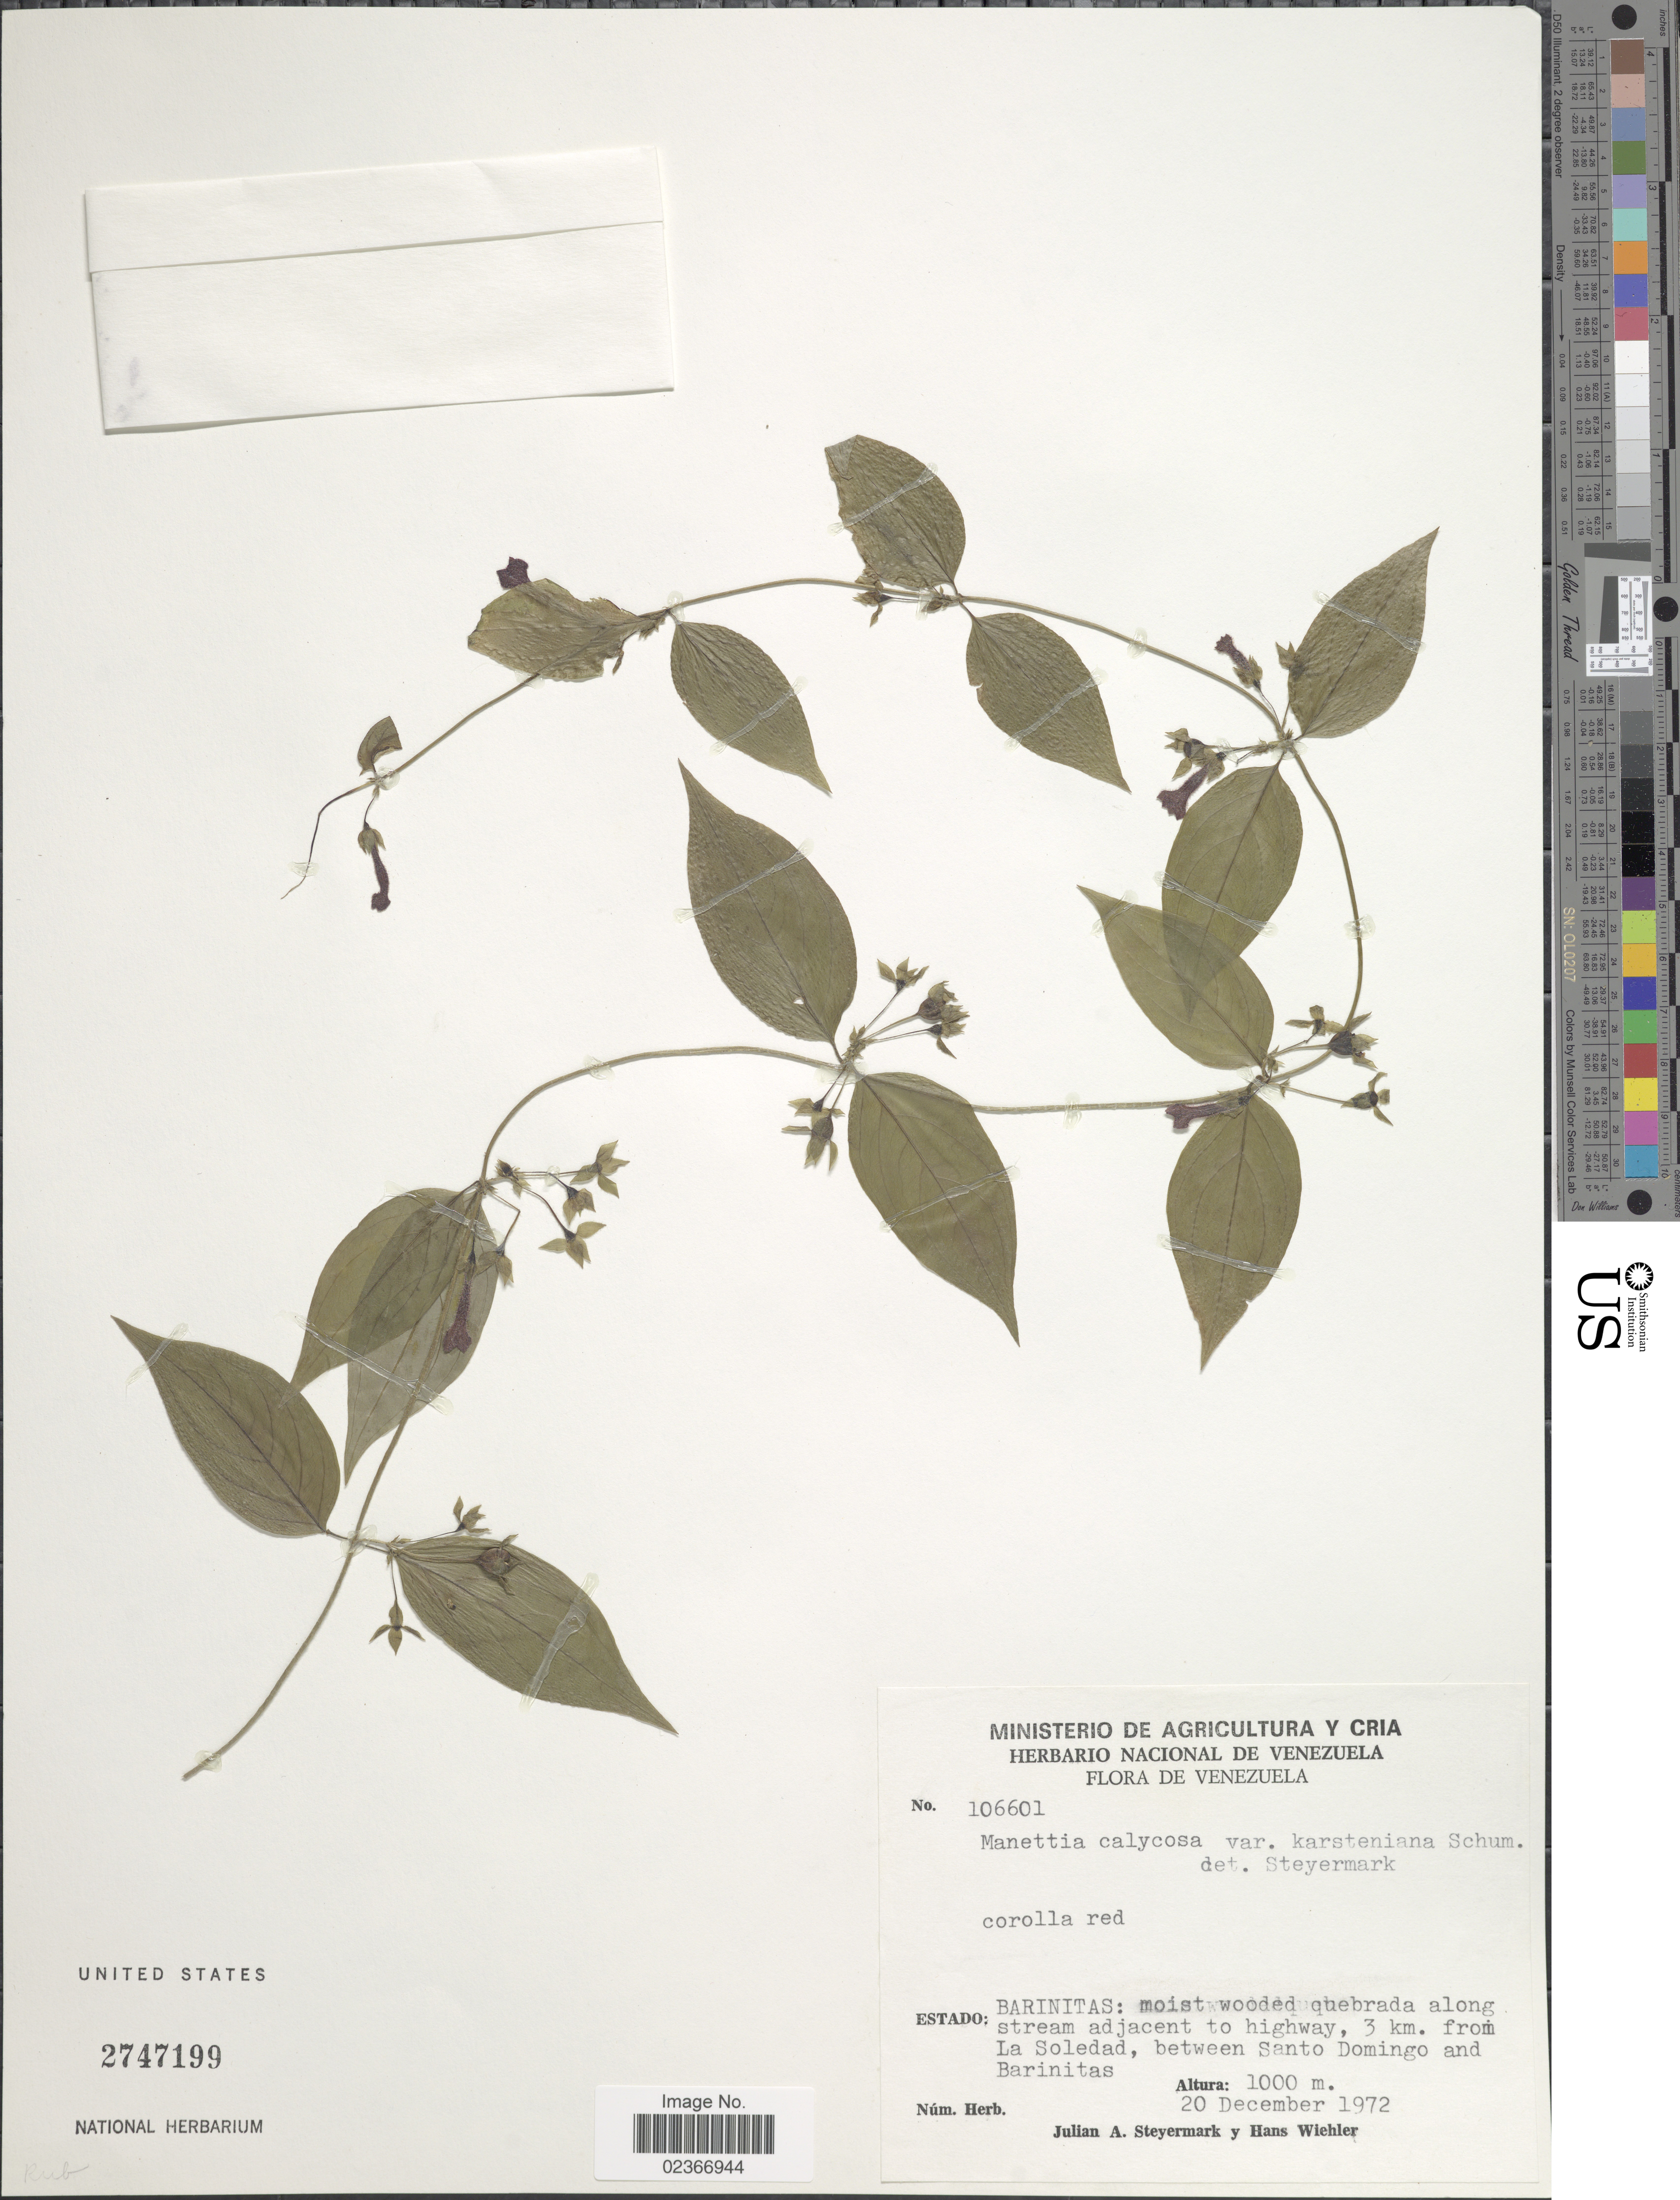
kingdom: Plantae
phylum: Tracheophyta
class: Magnoliopsida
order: Gentianales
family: Rubiaceae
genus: Manettia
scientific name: Manettia calycosa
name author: Griseb.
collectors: J. Steyermark & H. J. Wiehler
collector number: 106601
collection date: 1972-12-20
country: Venezuela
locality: Estado Barinitas: moist wooded quebrada along stream adjacent to highway, 3 km. from La Soledad, between Santo Domingo and Barinitas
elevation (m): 1000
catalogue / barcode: US 2747199